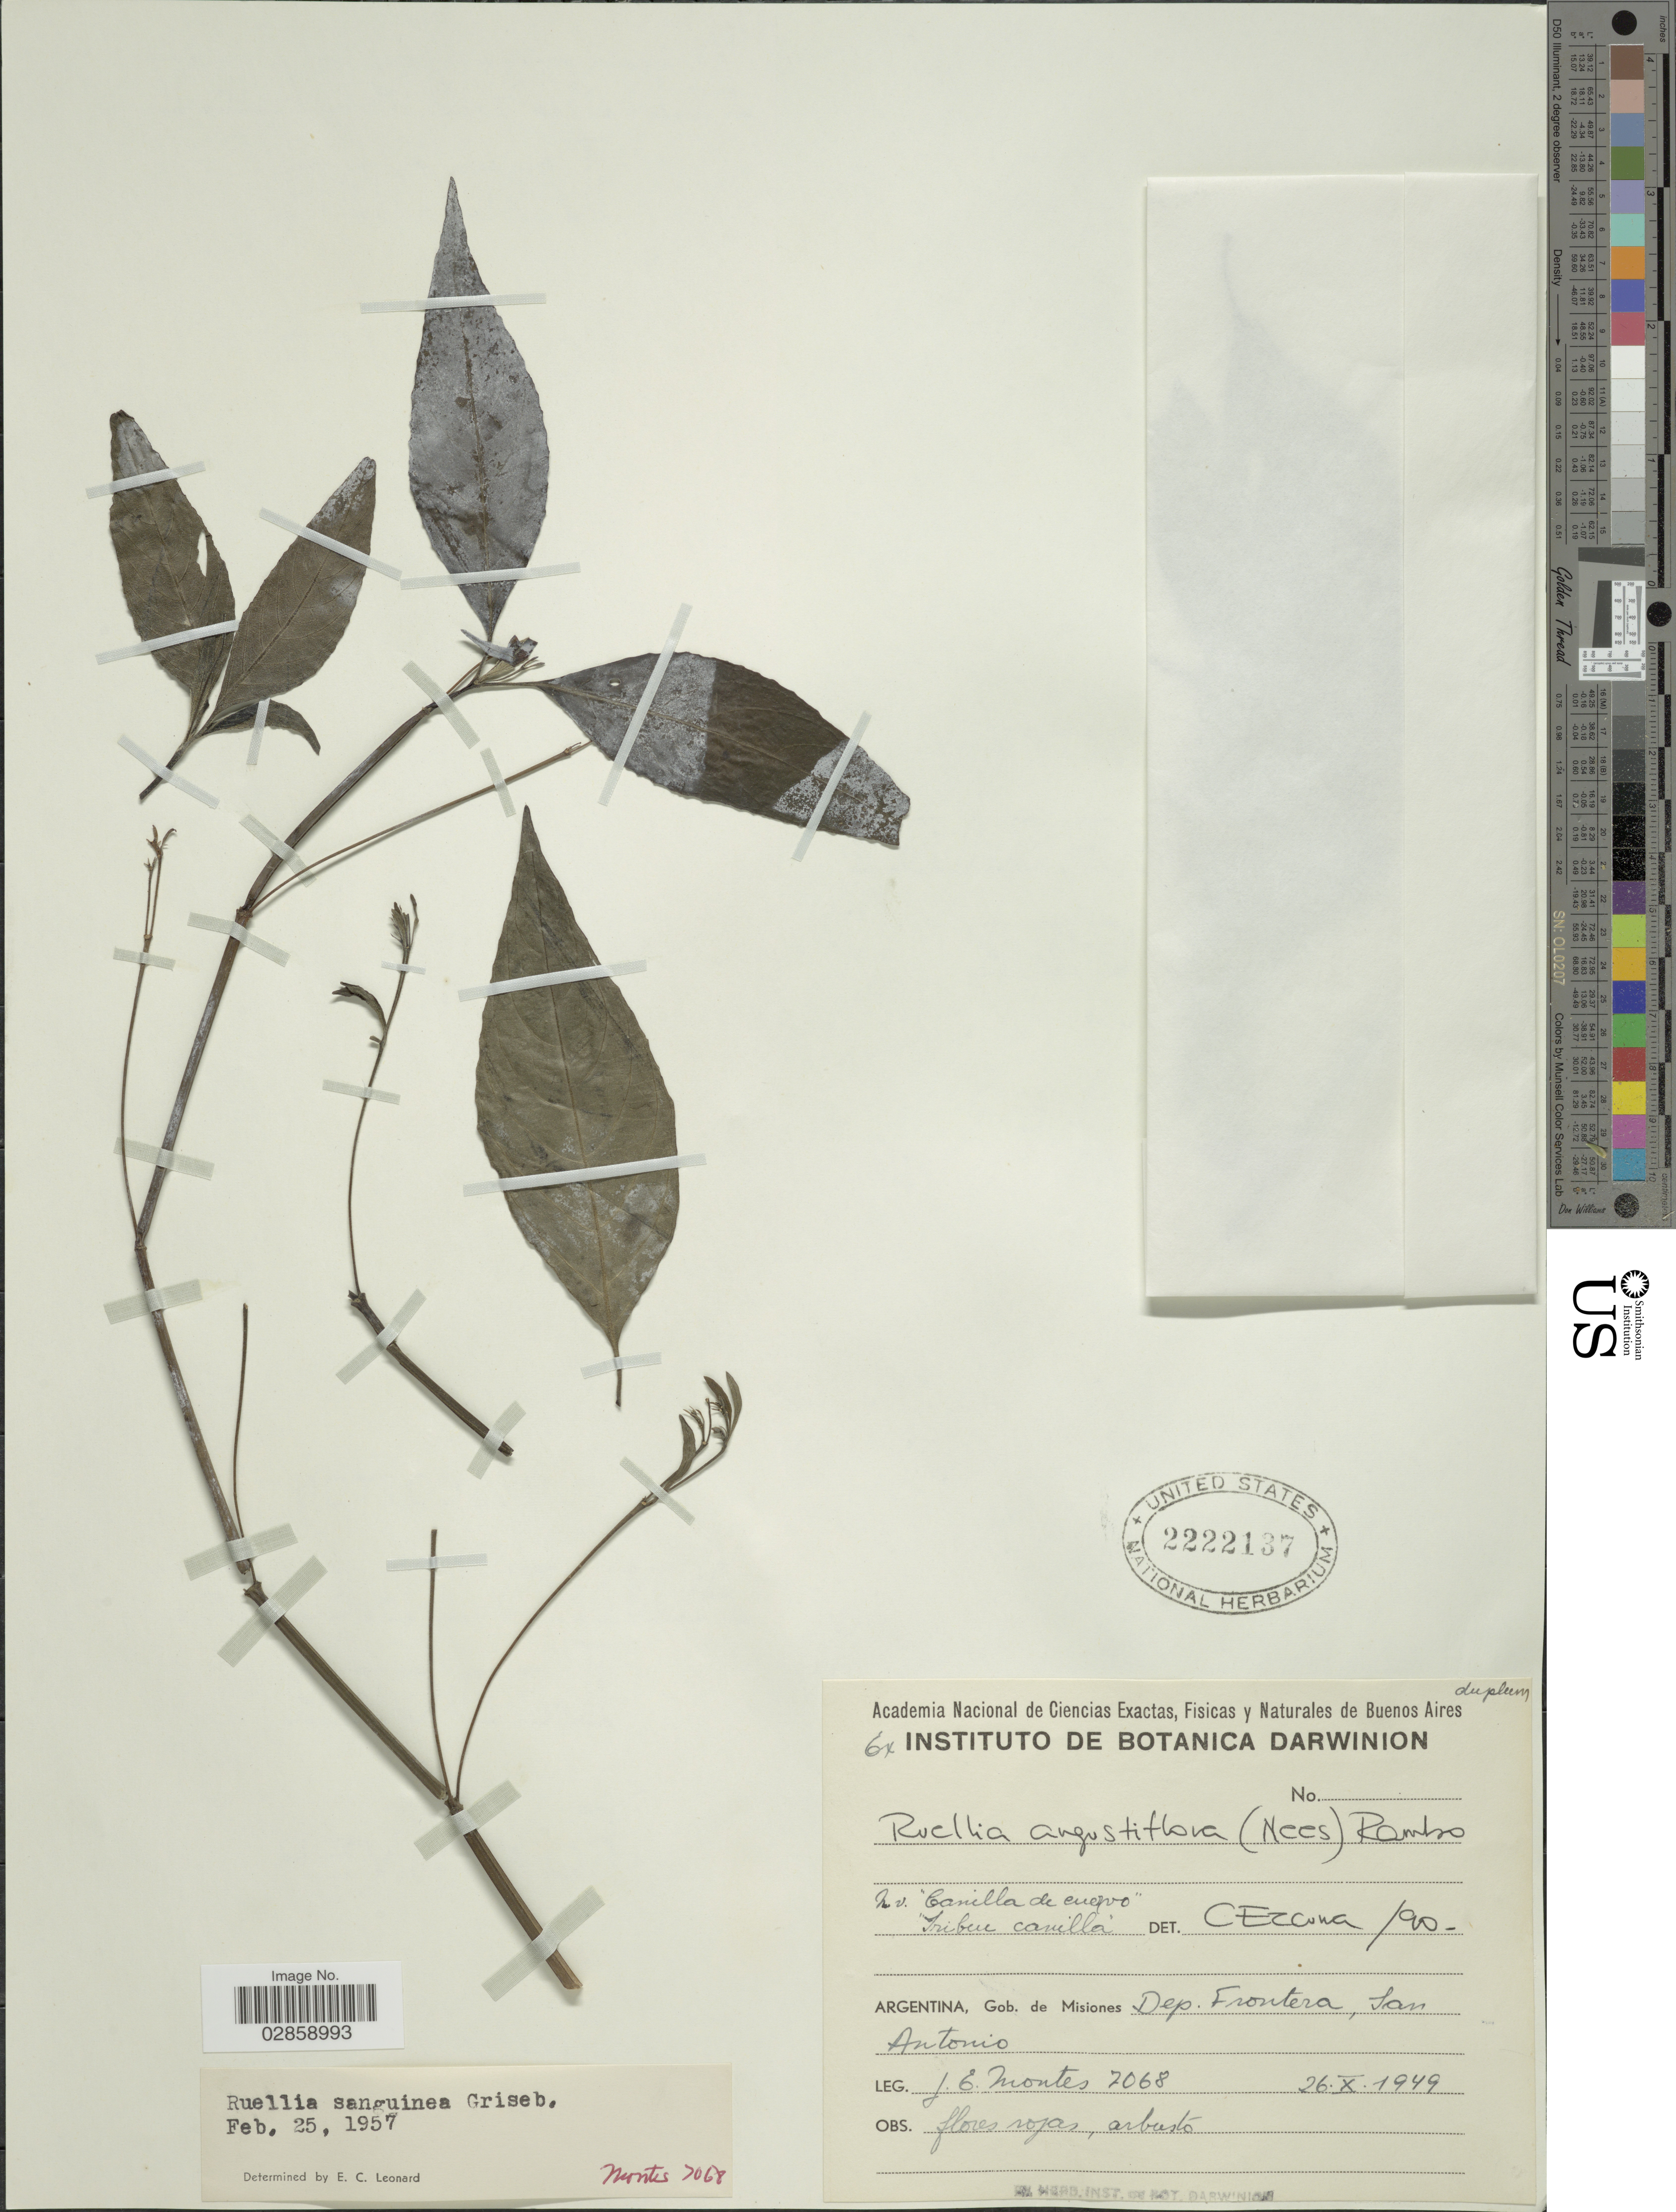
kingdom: Plantae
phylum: Tracheophyta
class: Magnoliopsida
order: Lamiales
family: Acanthaceae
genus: Ruellia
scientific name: Ruellia angustiflora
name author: (Nees) Lindau ex Rambo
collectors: J. E. Montes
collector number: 7068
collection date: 1949-10-26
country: Argentina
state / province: Misiones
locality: Gob. de Misiones. Dep. Frontera, San Antonio.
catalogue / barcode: US 2222137